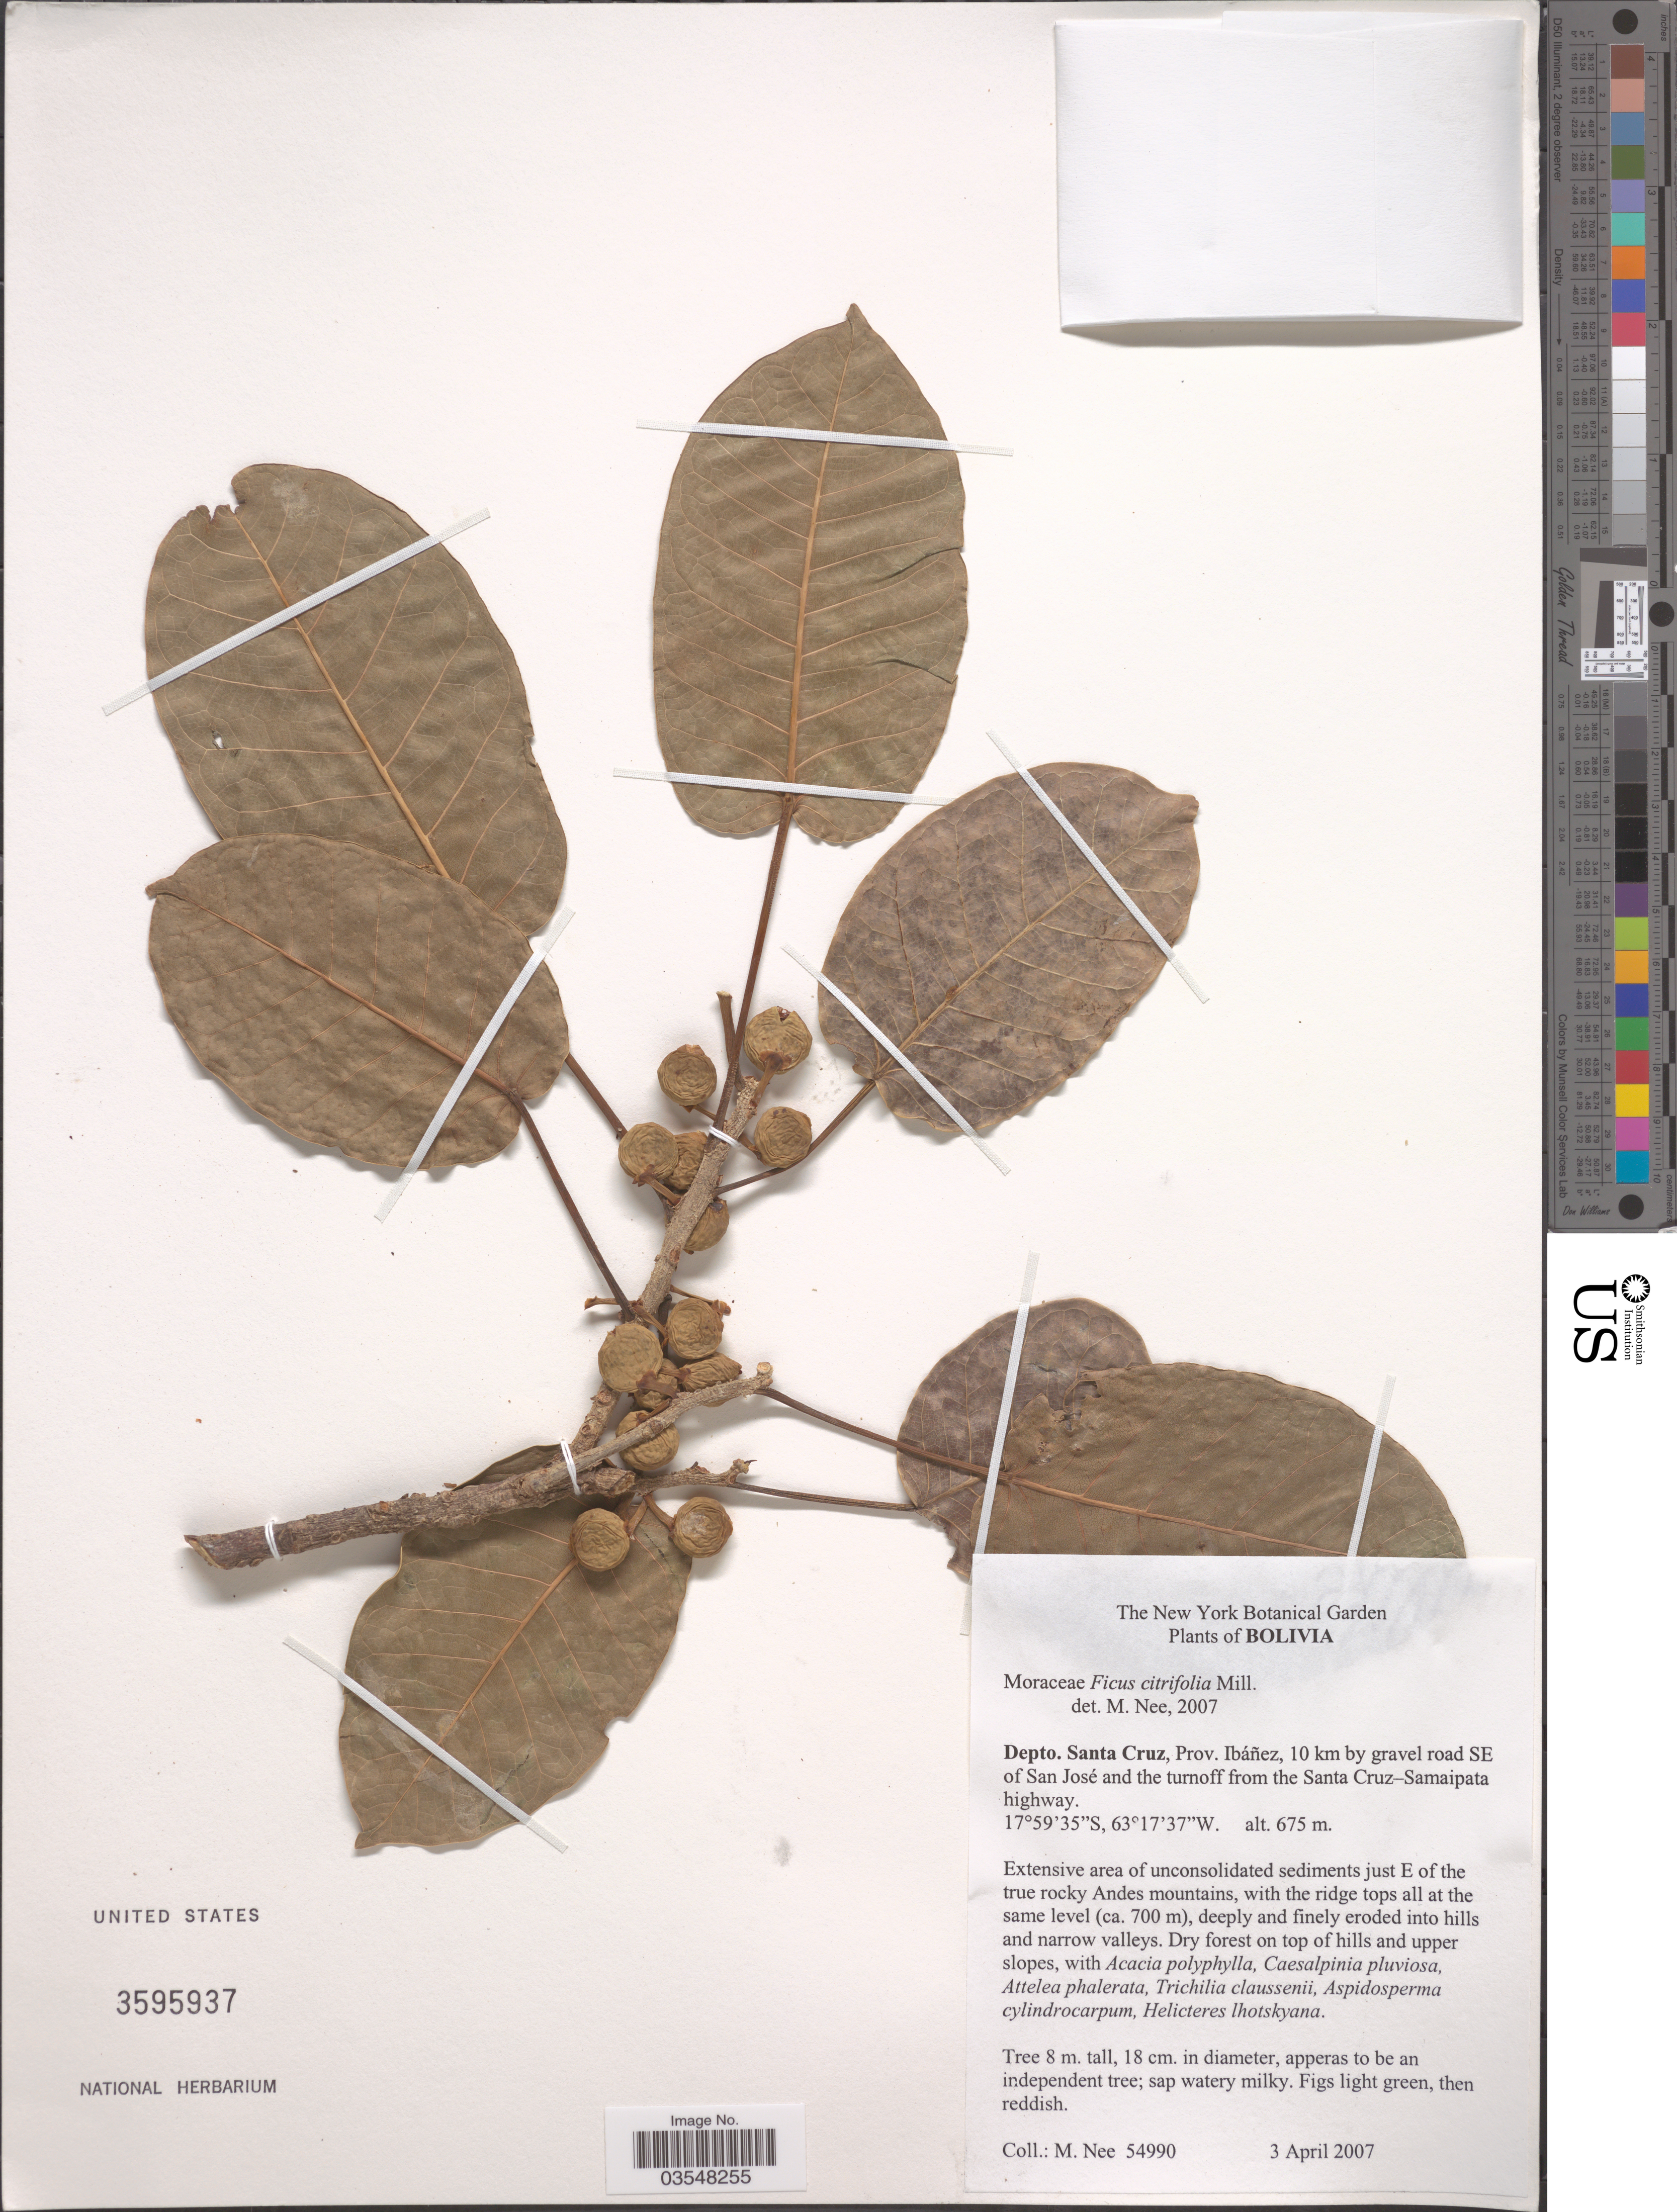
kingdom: Plantae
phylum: Tracheophyta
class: Magnoliopsida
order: Rosales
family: Moraceae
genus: Ficus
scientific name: Ficus citrifolia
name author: Mill.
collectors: M. Nee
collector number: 54990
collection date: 2007-04-03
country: Bolivia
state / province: Santa Cruz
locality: Depto. Santa Cruz, Prov. Ibáñez, 10 km by gravel road SE of San José and the turnoff from the Santa Cruz-Samaipata highway. Extensive area of unconsolidated sediments just E of the true rocky Andes mountains, with the ridge tops all at the same level (ca. 700 m).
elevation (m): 675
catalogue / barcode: US 3595937